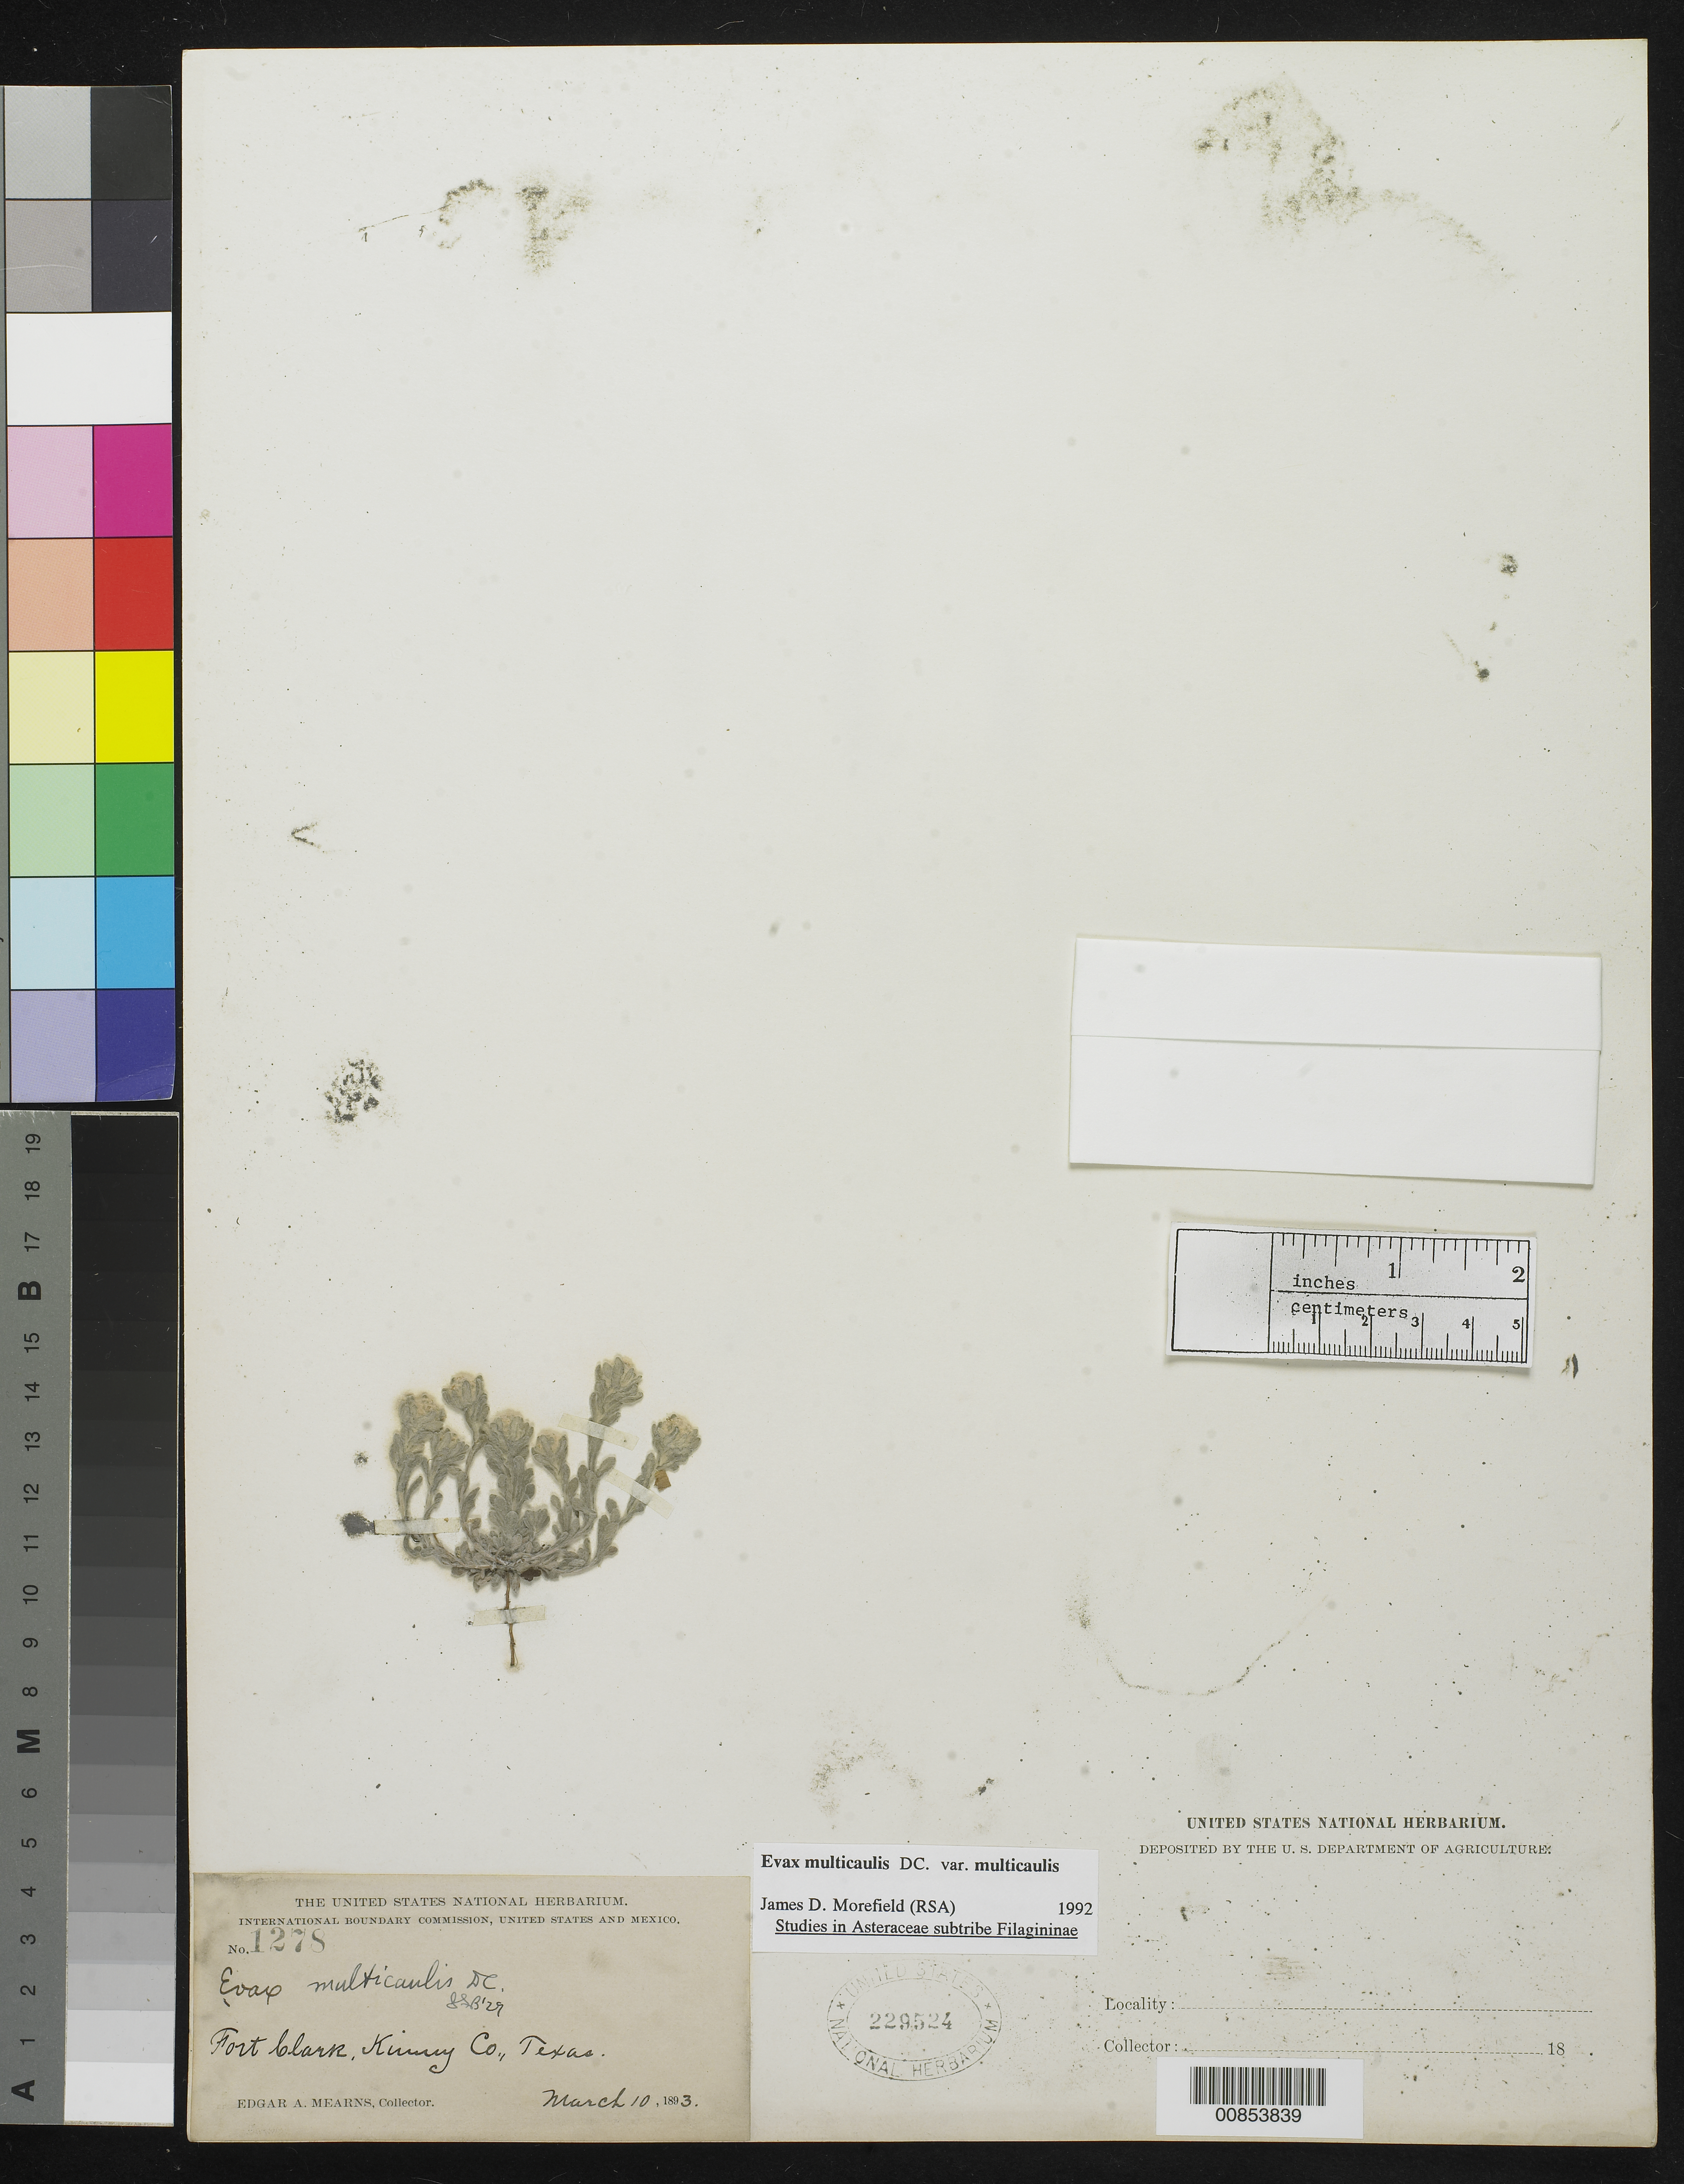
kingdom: Plantae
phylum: Tracheophyta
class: Magnoliopsida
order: Asterales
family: Asteraceae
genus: Evax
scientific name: Evax multicaulis var. multicaulis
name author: DC.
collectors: E. A. Mearns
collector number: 1278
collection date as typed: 10 Mar 1893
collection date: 1893-03-10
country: United States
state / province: Texas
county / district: Kinney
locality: Fort Clark, Kinney County, Texas.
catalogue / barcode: US 229524